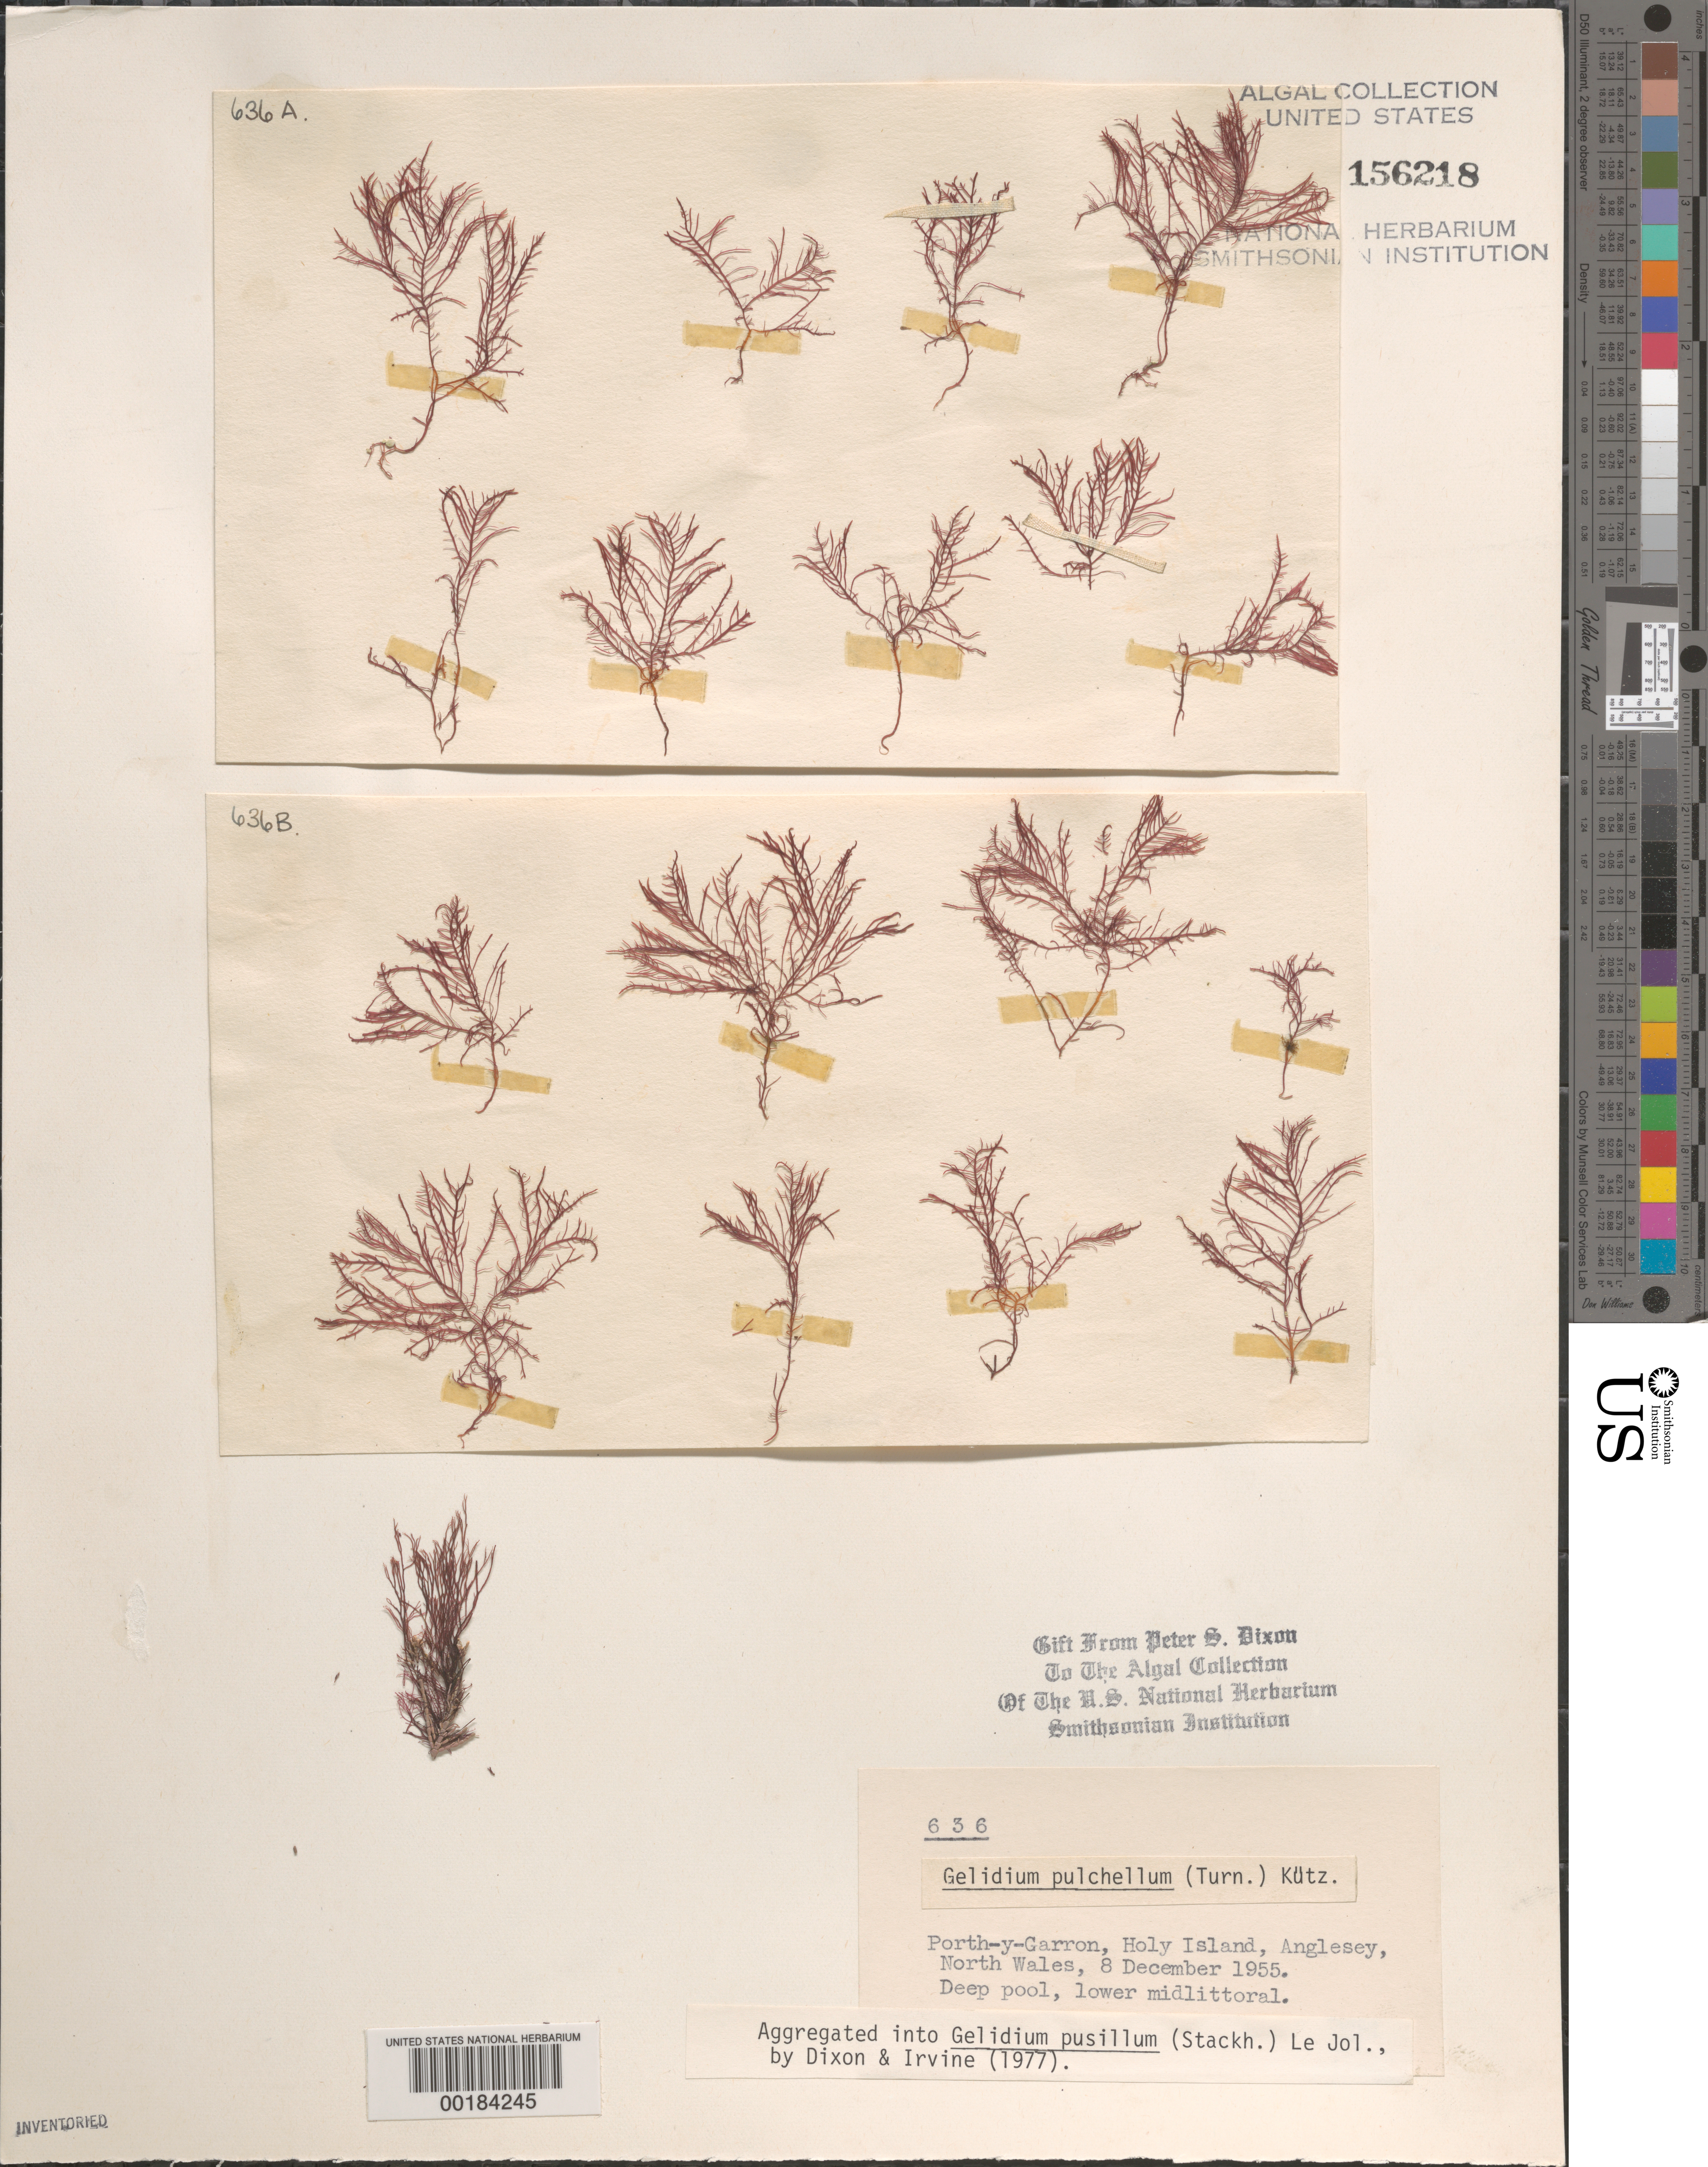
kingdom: Plantae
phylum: Rhodophyta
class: Florideophyceae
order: Gelidiales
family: Gelidiaceae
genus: Gelidium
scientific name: Gelidium pusillum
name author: (Stackh.) Le Jol.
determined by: Dixon, P. S.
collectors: P. S. Dixon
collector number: PSD 636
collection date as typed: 08 Dec 1955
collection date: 1955-12-08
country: United Kingdom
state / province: Wales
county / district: Gwynedd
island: Anglesey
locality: Porth-y-garron, Holy Island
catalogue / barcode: US 156218